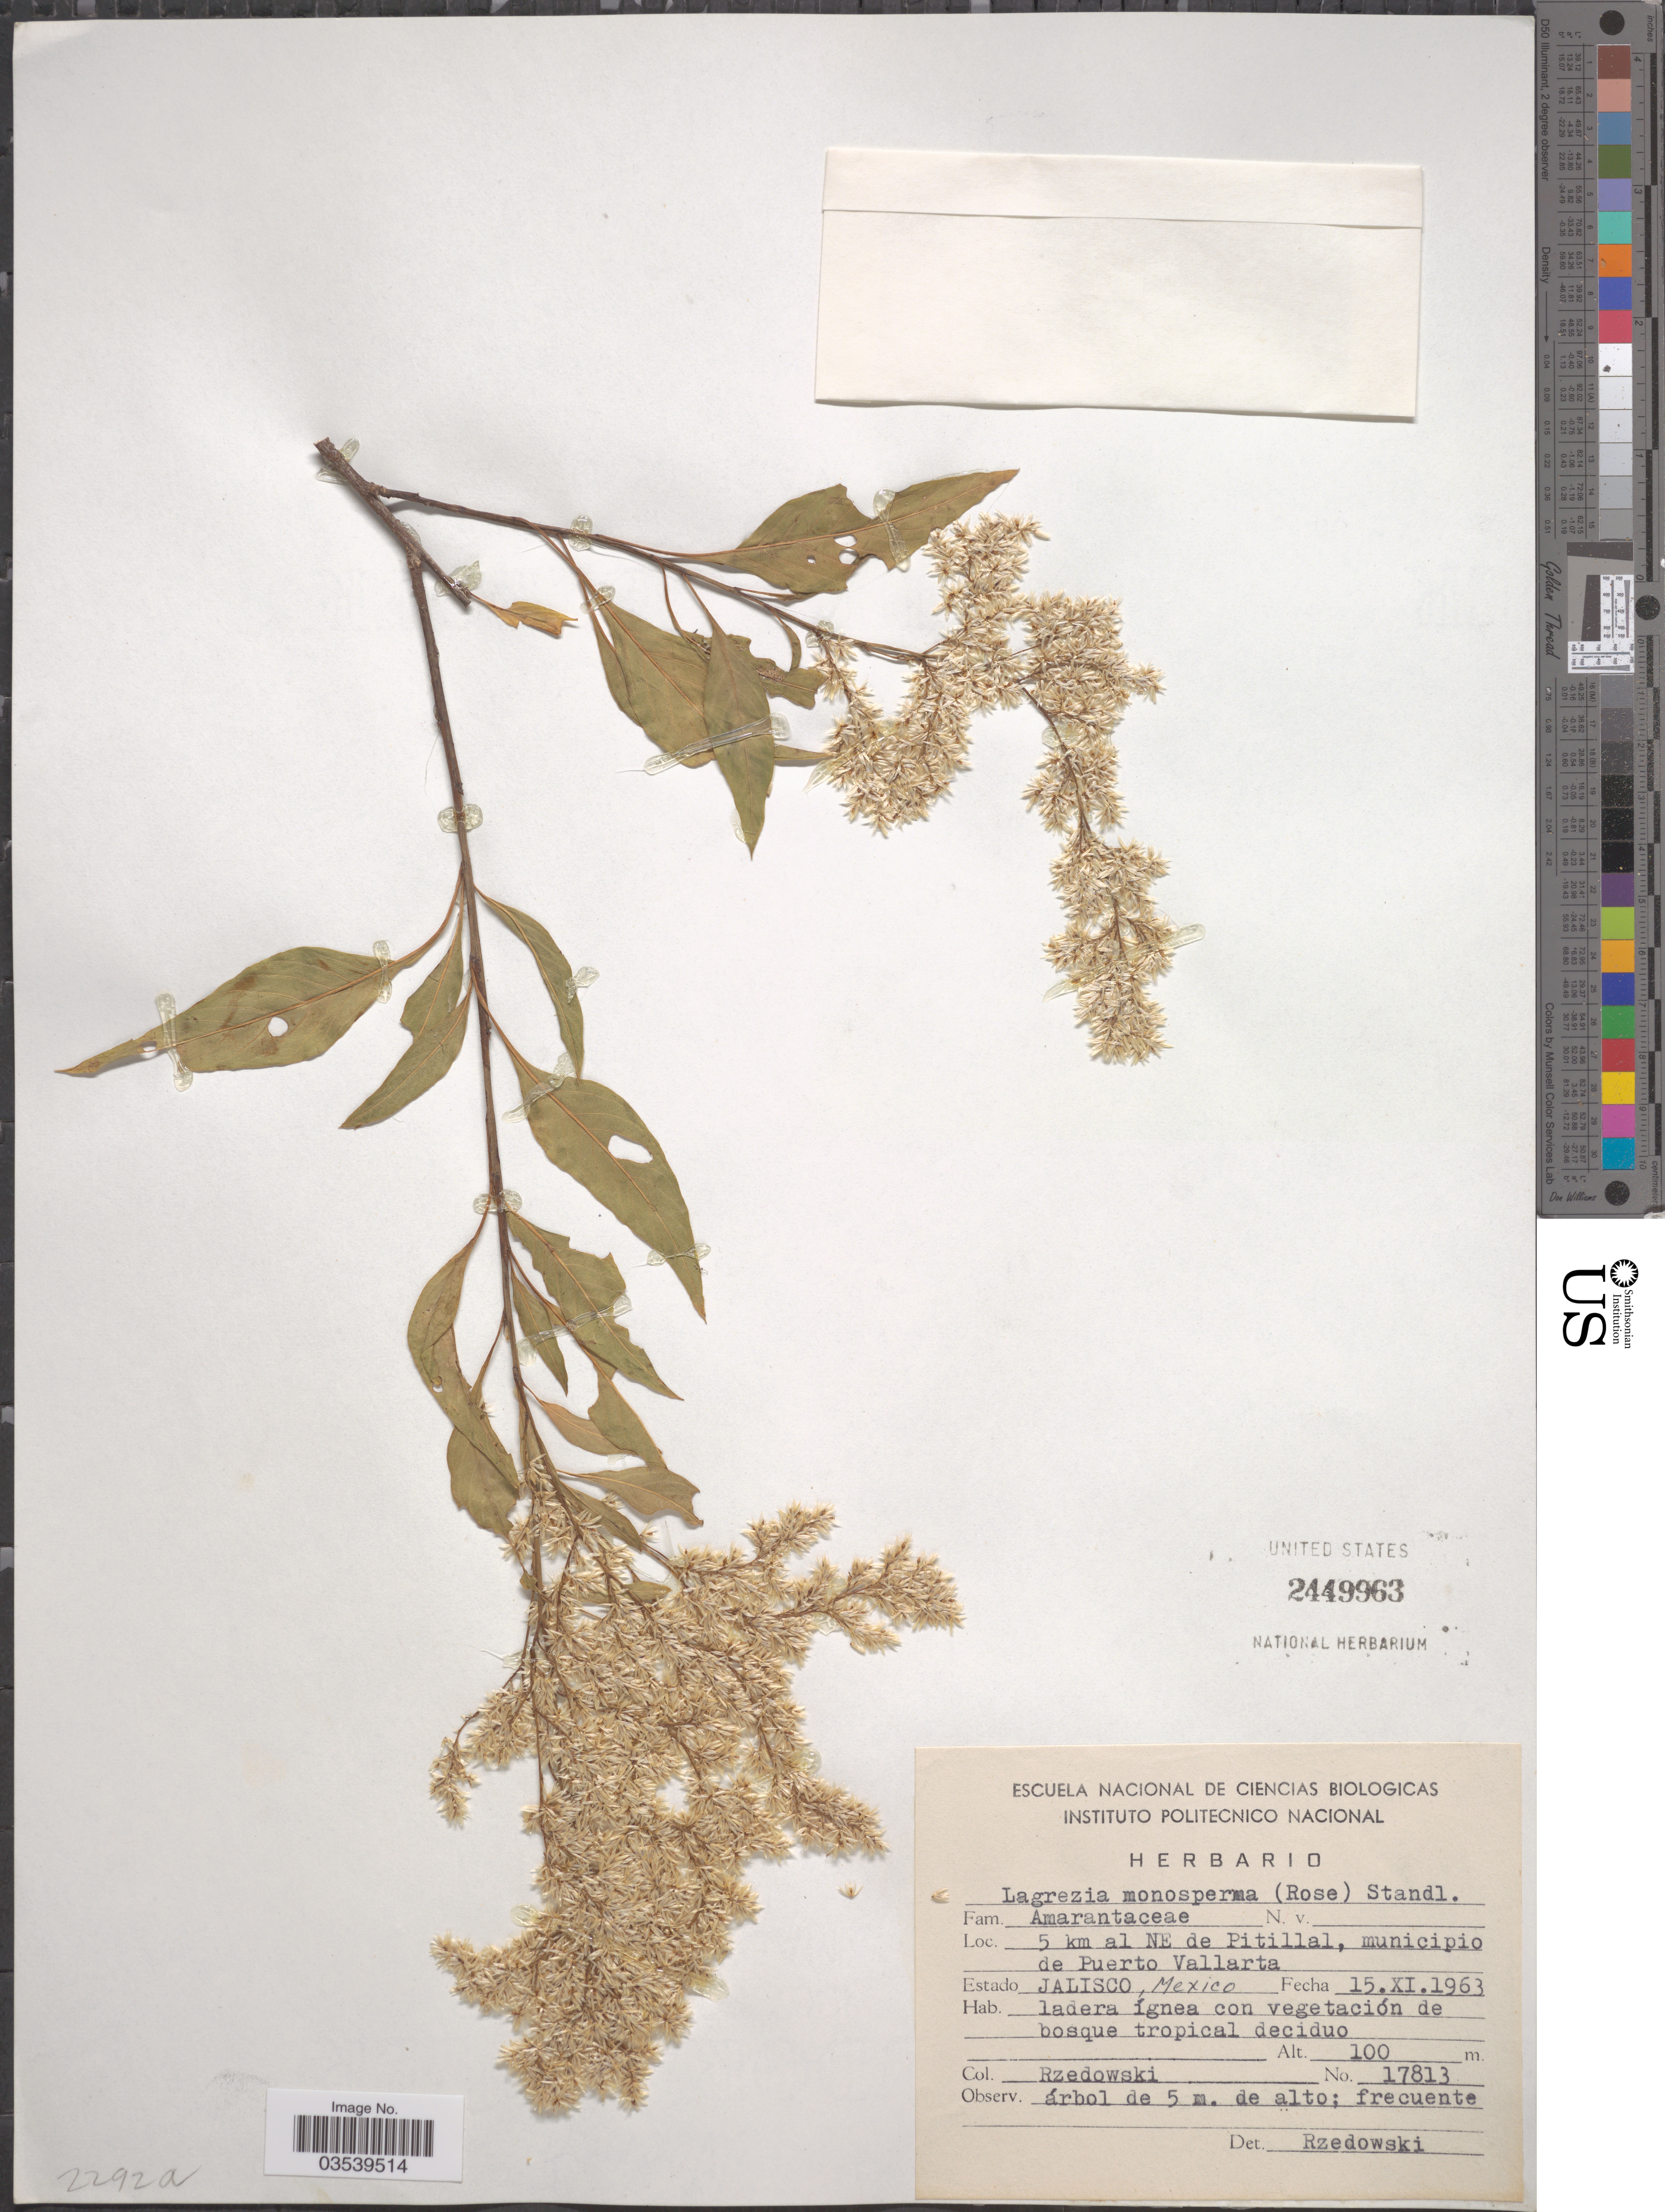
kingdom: Plantae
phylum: Tracheophyta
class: Magnoliopsida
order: Caryophyllales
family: Amaranthaceae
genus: Lagrezia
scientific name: Lagrezia monosperma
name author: (Rose) Standl.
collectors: Rzedowski, --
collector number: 17813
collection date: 1963-11-15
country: Mexico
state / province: Jalisco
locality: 5 km al NE de Pitillal, municipio de Puerto Vallarta.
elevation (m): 100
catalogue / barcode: US 2449963